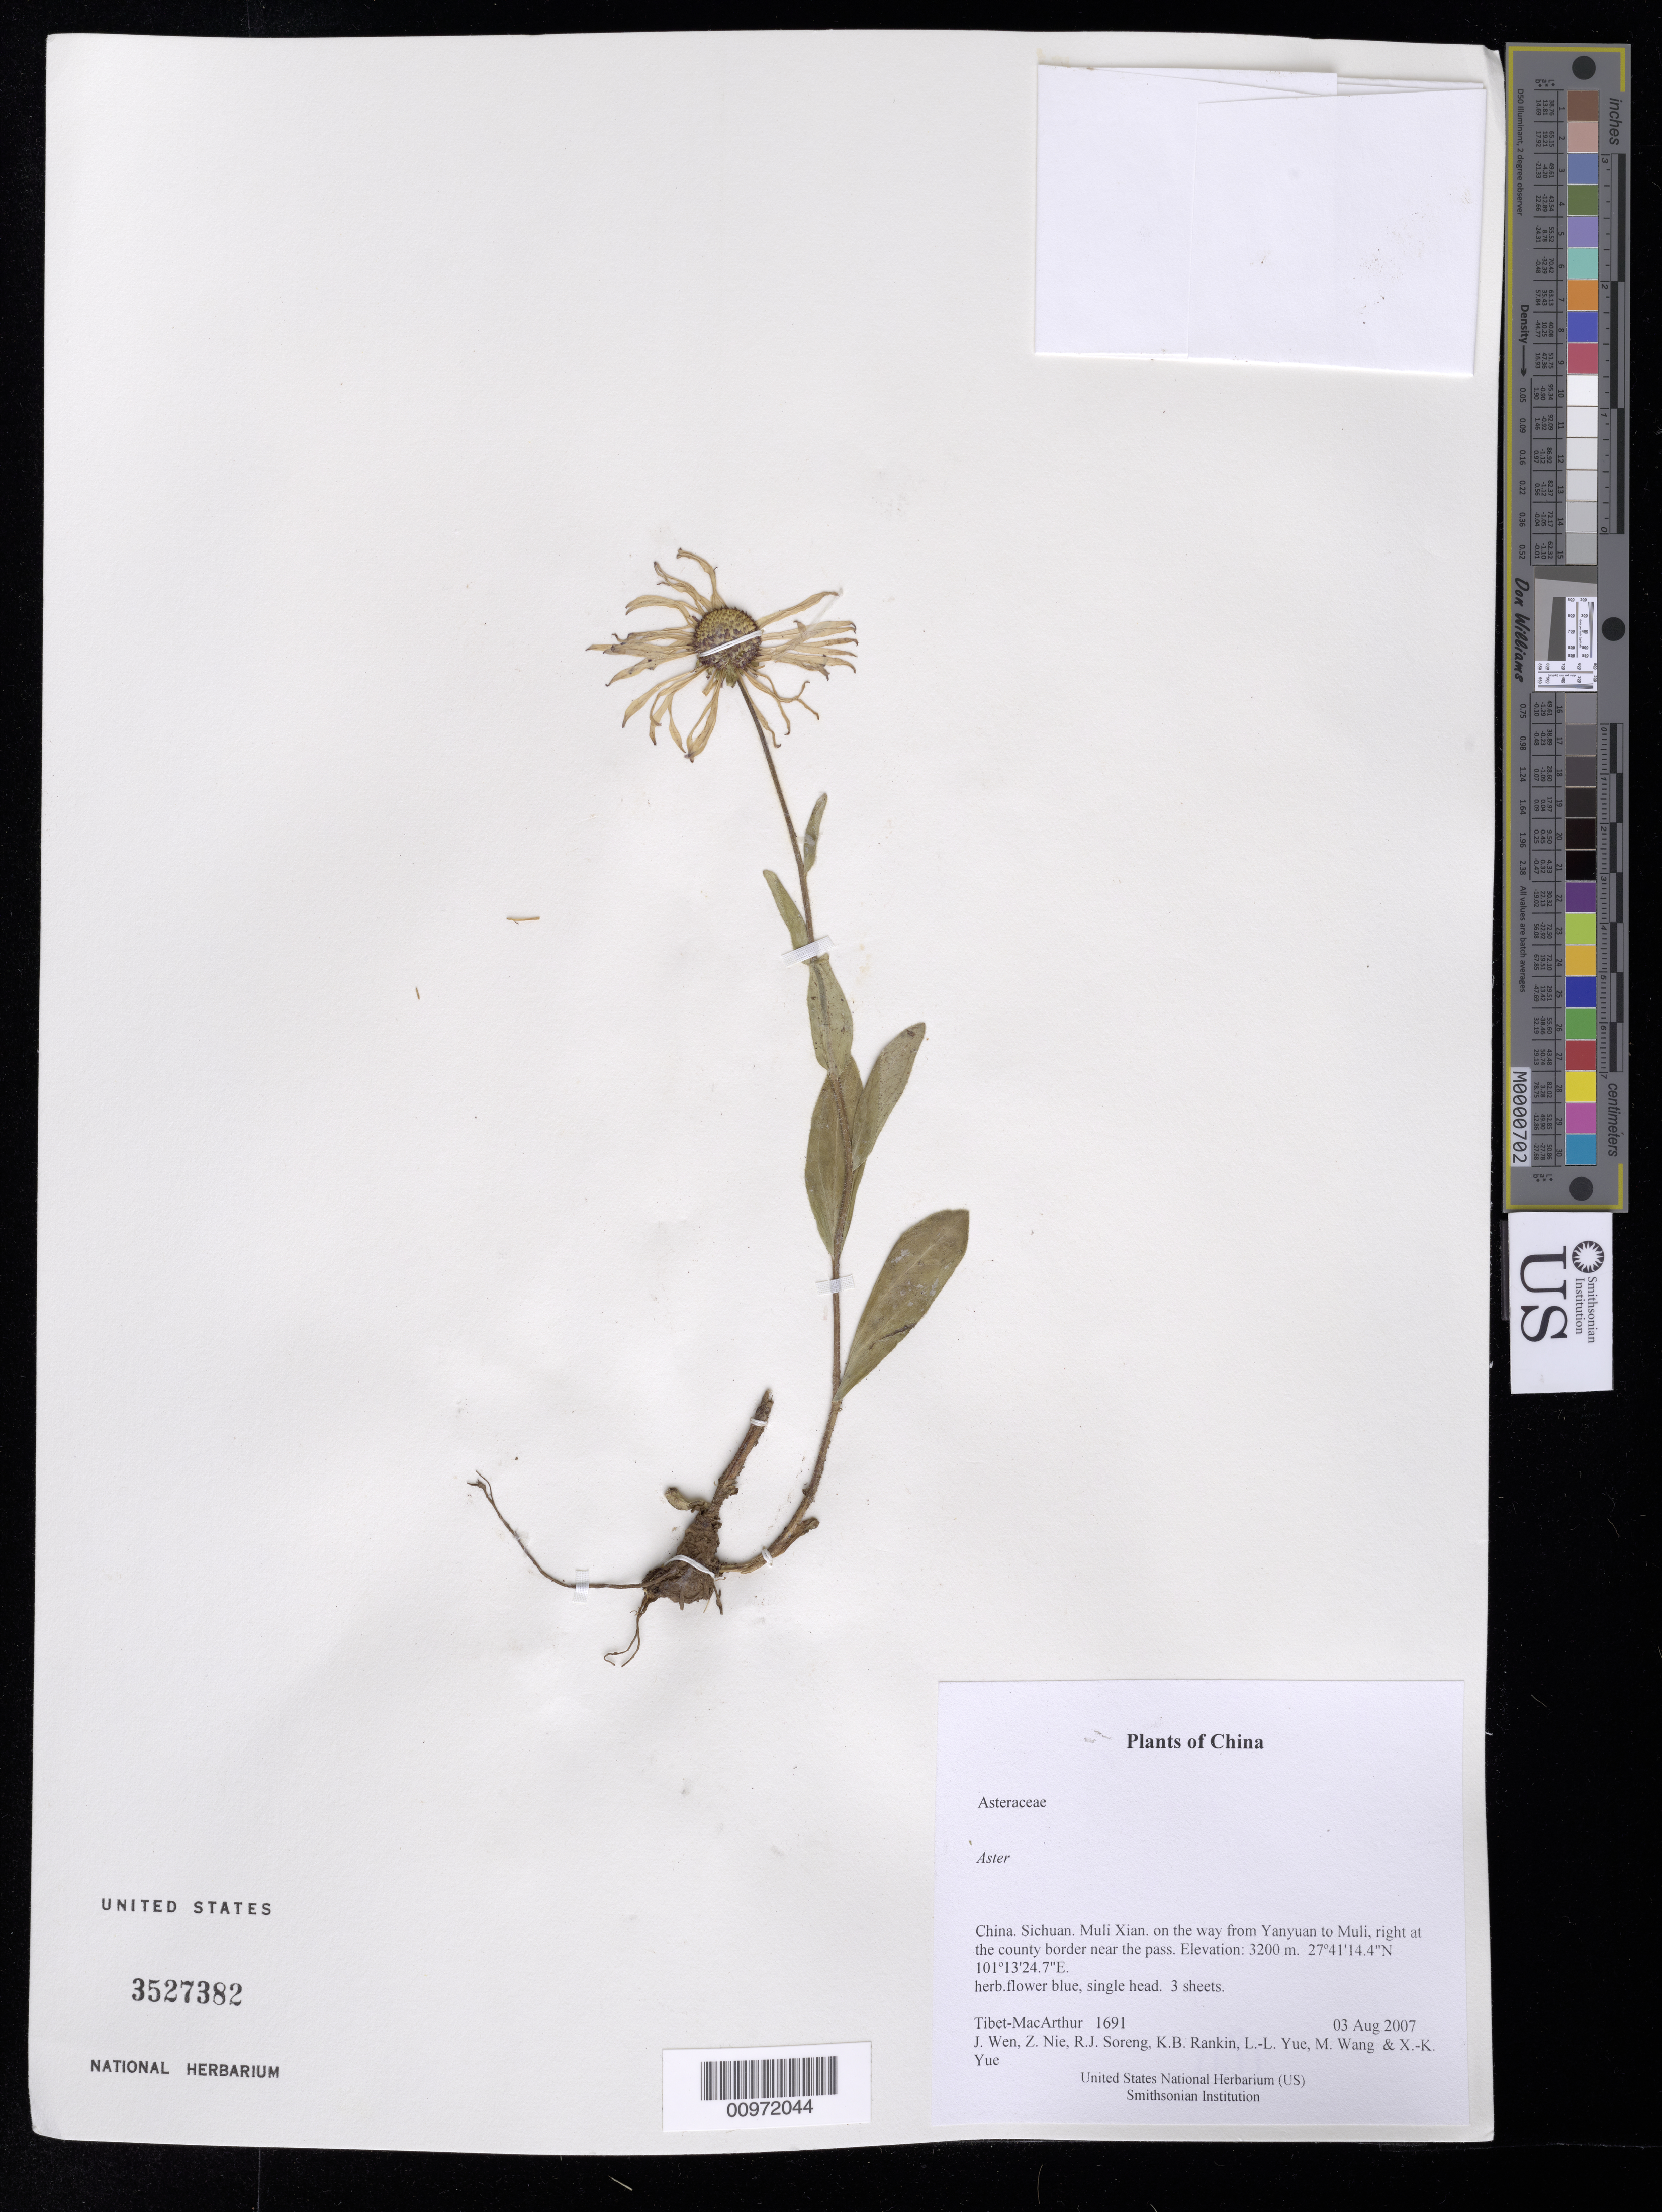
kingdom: Plantae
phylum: Tracheophyta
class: Magnoliopsida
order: Asterales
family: Asteraceae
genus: Aster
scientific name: Aster sp.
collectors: Tibet-MacArthur, J. Wen, Z. Nie, R. J. Soreng, K. Rankin, L. Yue, M. Wang & X. Yue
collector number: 1691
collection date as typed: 03 Aug 2007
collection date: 2007-08-03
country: China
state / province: Sichuan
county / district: Muli Xian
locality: on the way from Yanyuan to Muli, right at the county border near the pass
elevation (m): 3200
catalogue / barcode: US 3527382